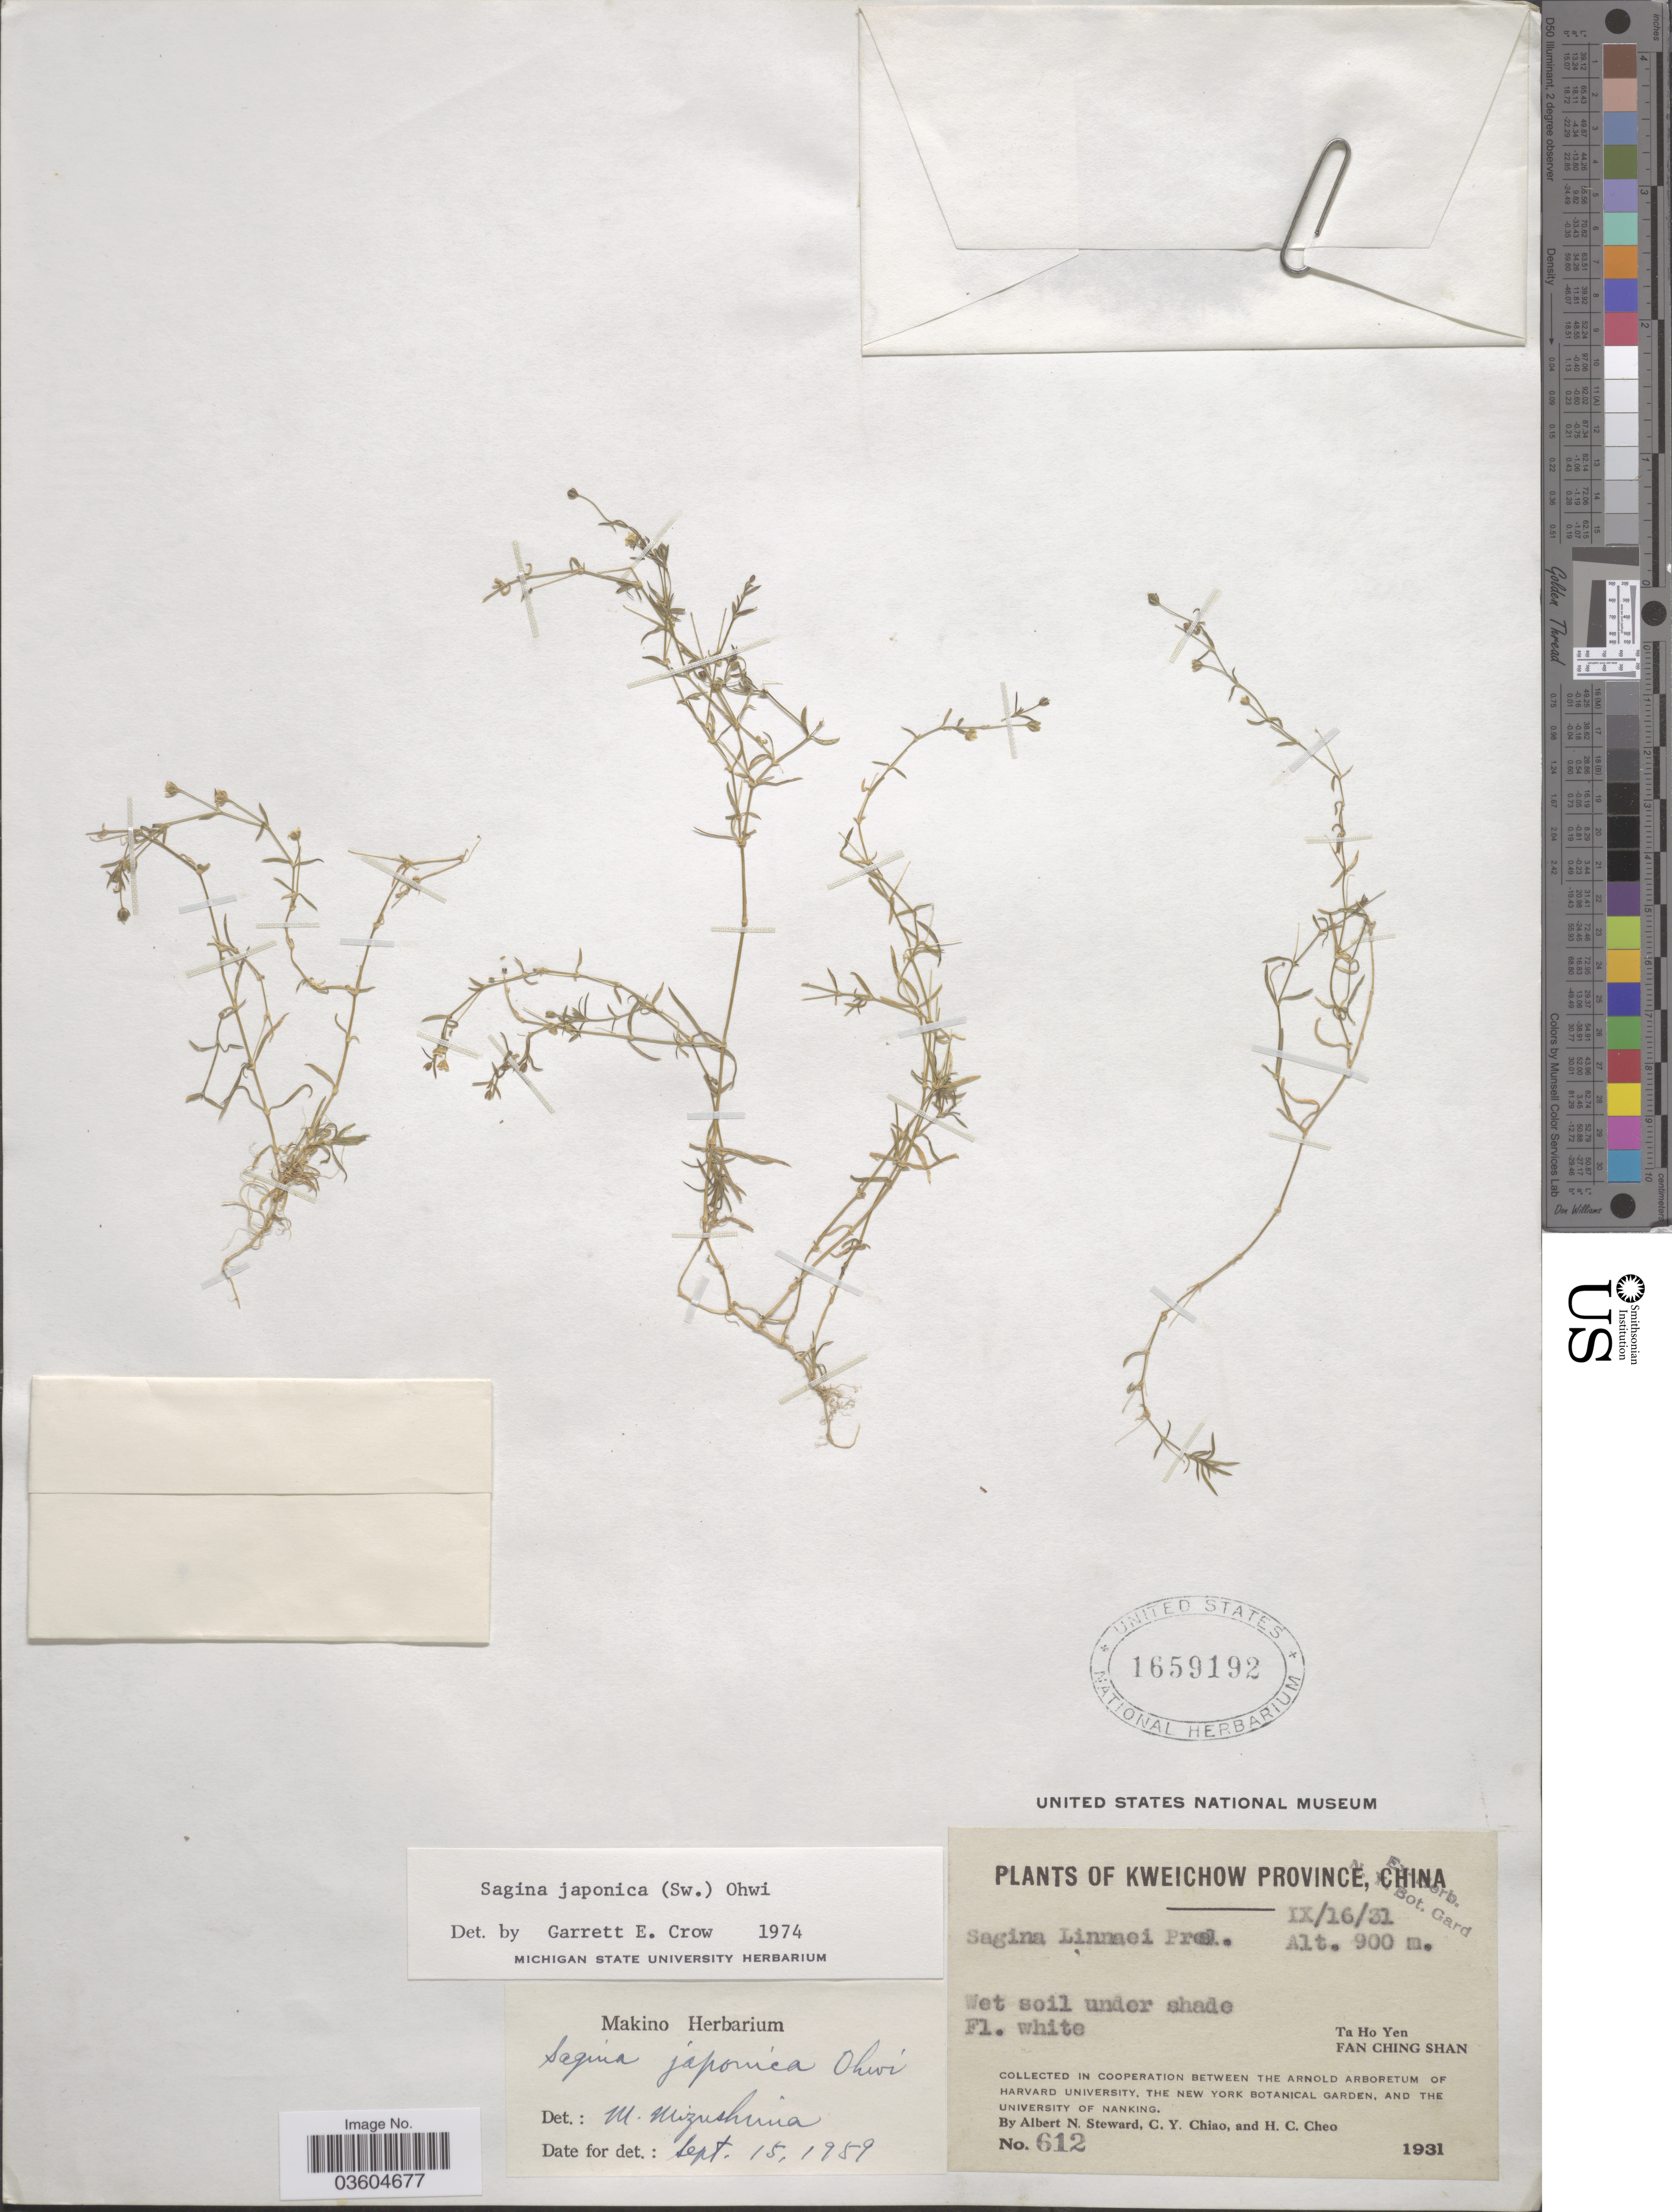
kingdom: Plantae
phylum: Tracheophyta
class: Magnoliopsida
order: Caryophyllales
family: Caryophyllaceae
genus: Sagina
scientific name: Sagina japonica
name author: (Sw.) Ohwi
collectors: A. N. Steward, C. Y. Chiao & H. Cheo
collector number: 612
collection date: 1931-09-16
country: China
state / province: Guizhou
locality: Kweichow Province. Ta Ho Yen. Fan Ching Shan.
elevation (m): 900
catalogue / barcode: US 1659192